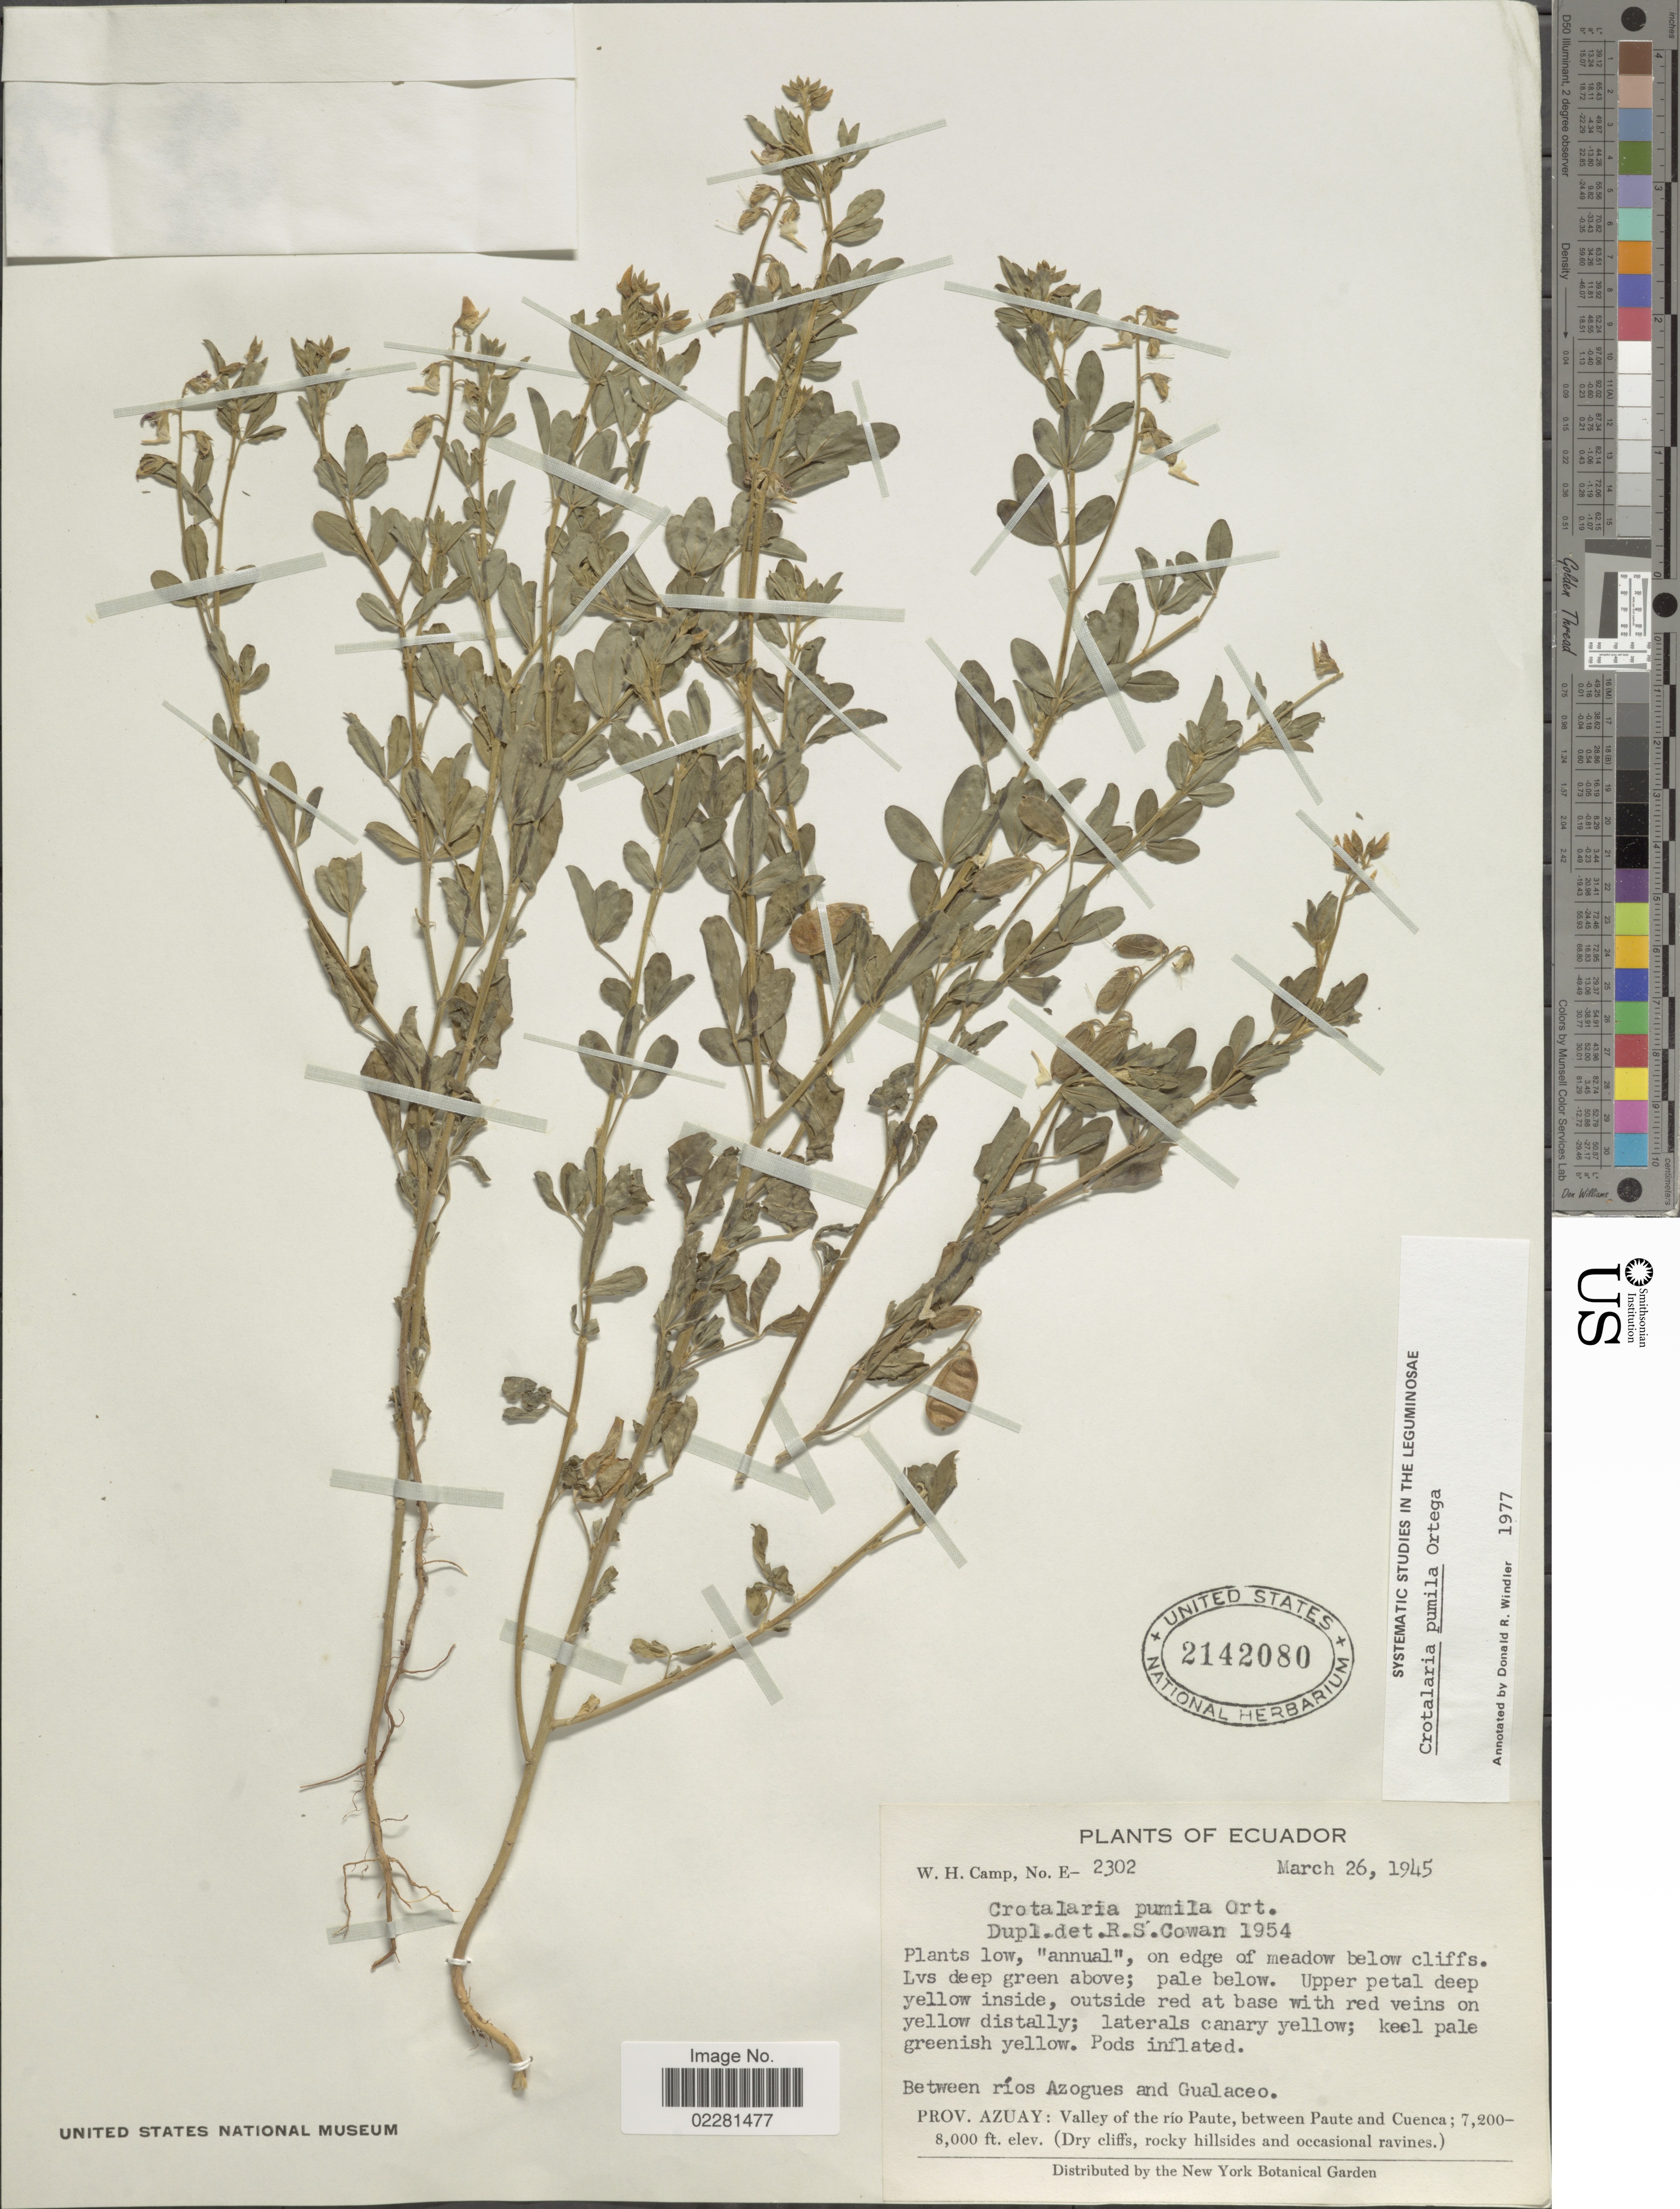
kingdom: Plantae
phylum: Tracheophyta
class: Magnoliopsida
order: Fabales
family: Fabaceae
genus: Crotalaria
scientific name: Crotalaria pumila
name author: Ortega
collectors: W. H. Camp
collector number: E-2302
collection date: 1945-03-26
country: Ecuador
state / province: Azuay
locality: Between Rios Azogues and Gualaceo, Valley of the Rio Paute, between Paute and Cuenca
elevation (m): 2195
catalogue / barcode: US 2142080